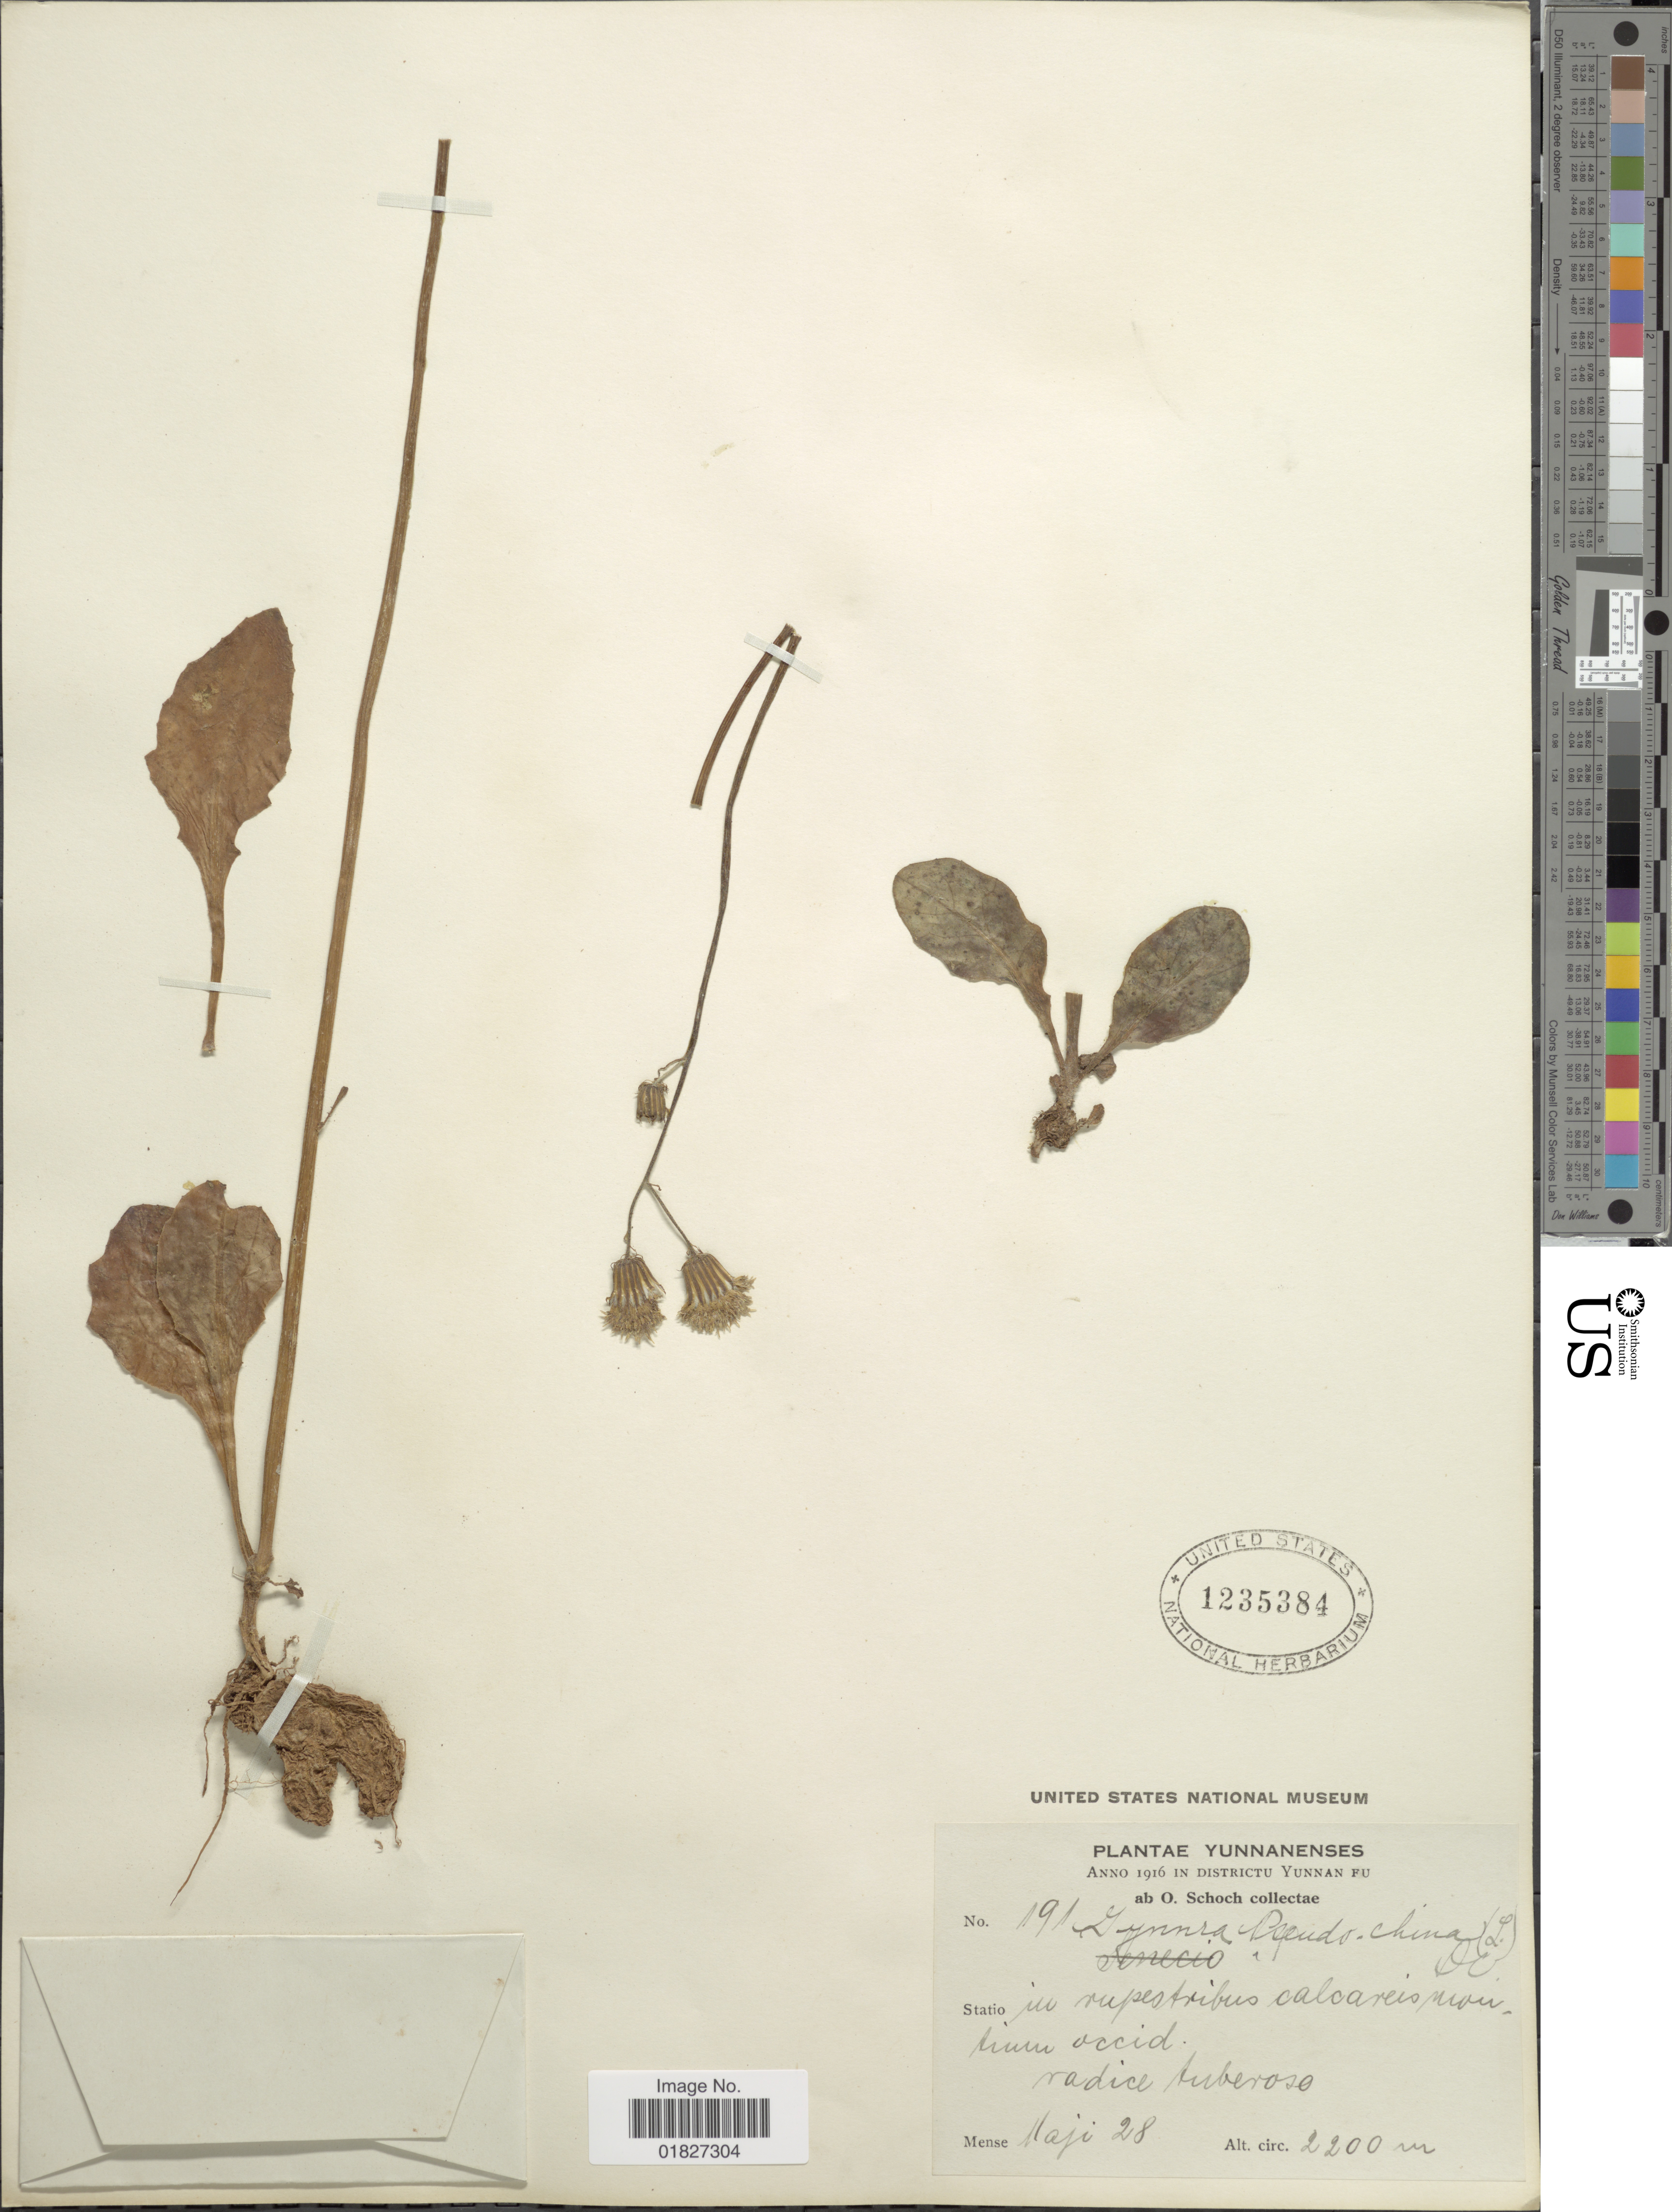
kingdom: Plantae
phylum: Tracheophyta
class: Magnoliopsida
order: Asterales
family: Asteraceae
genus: Gynura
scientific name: Gynura pseudochina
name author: (L.) DC.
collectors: O. Schoch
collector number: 191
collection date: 1916-05-28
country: China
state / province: Yunnan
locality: Districtu Yunnan Fu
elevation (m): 2200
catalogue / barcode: US 1235384